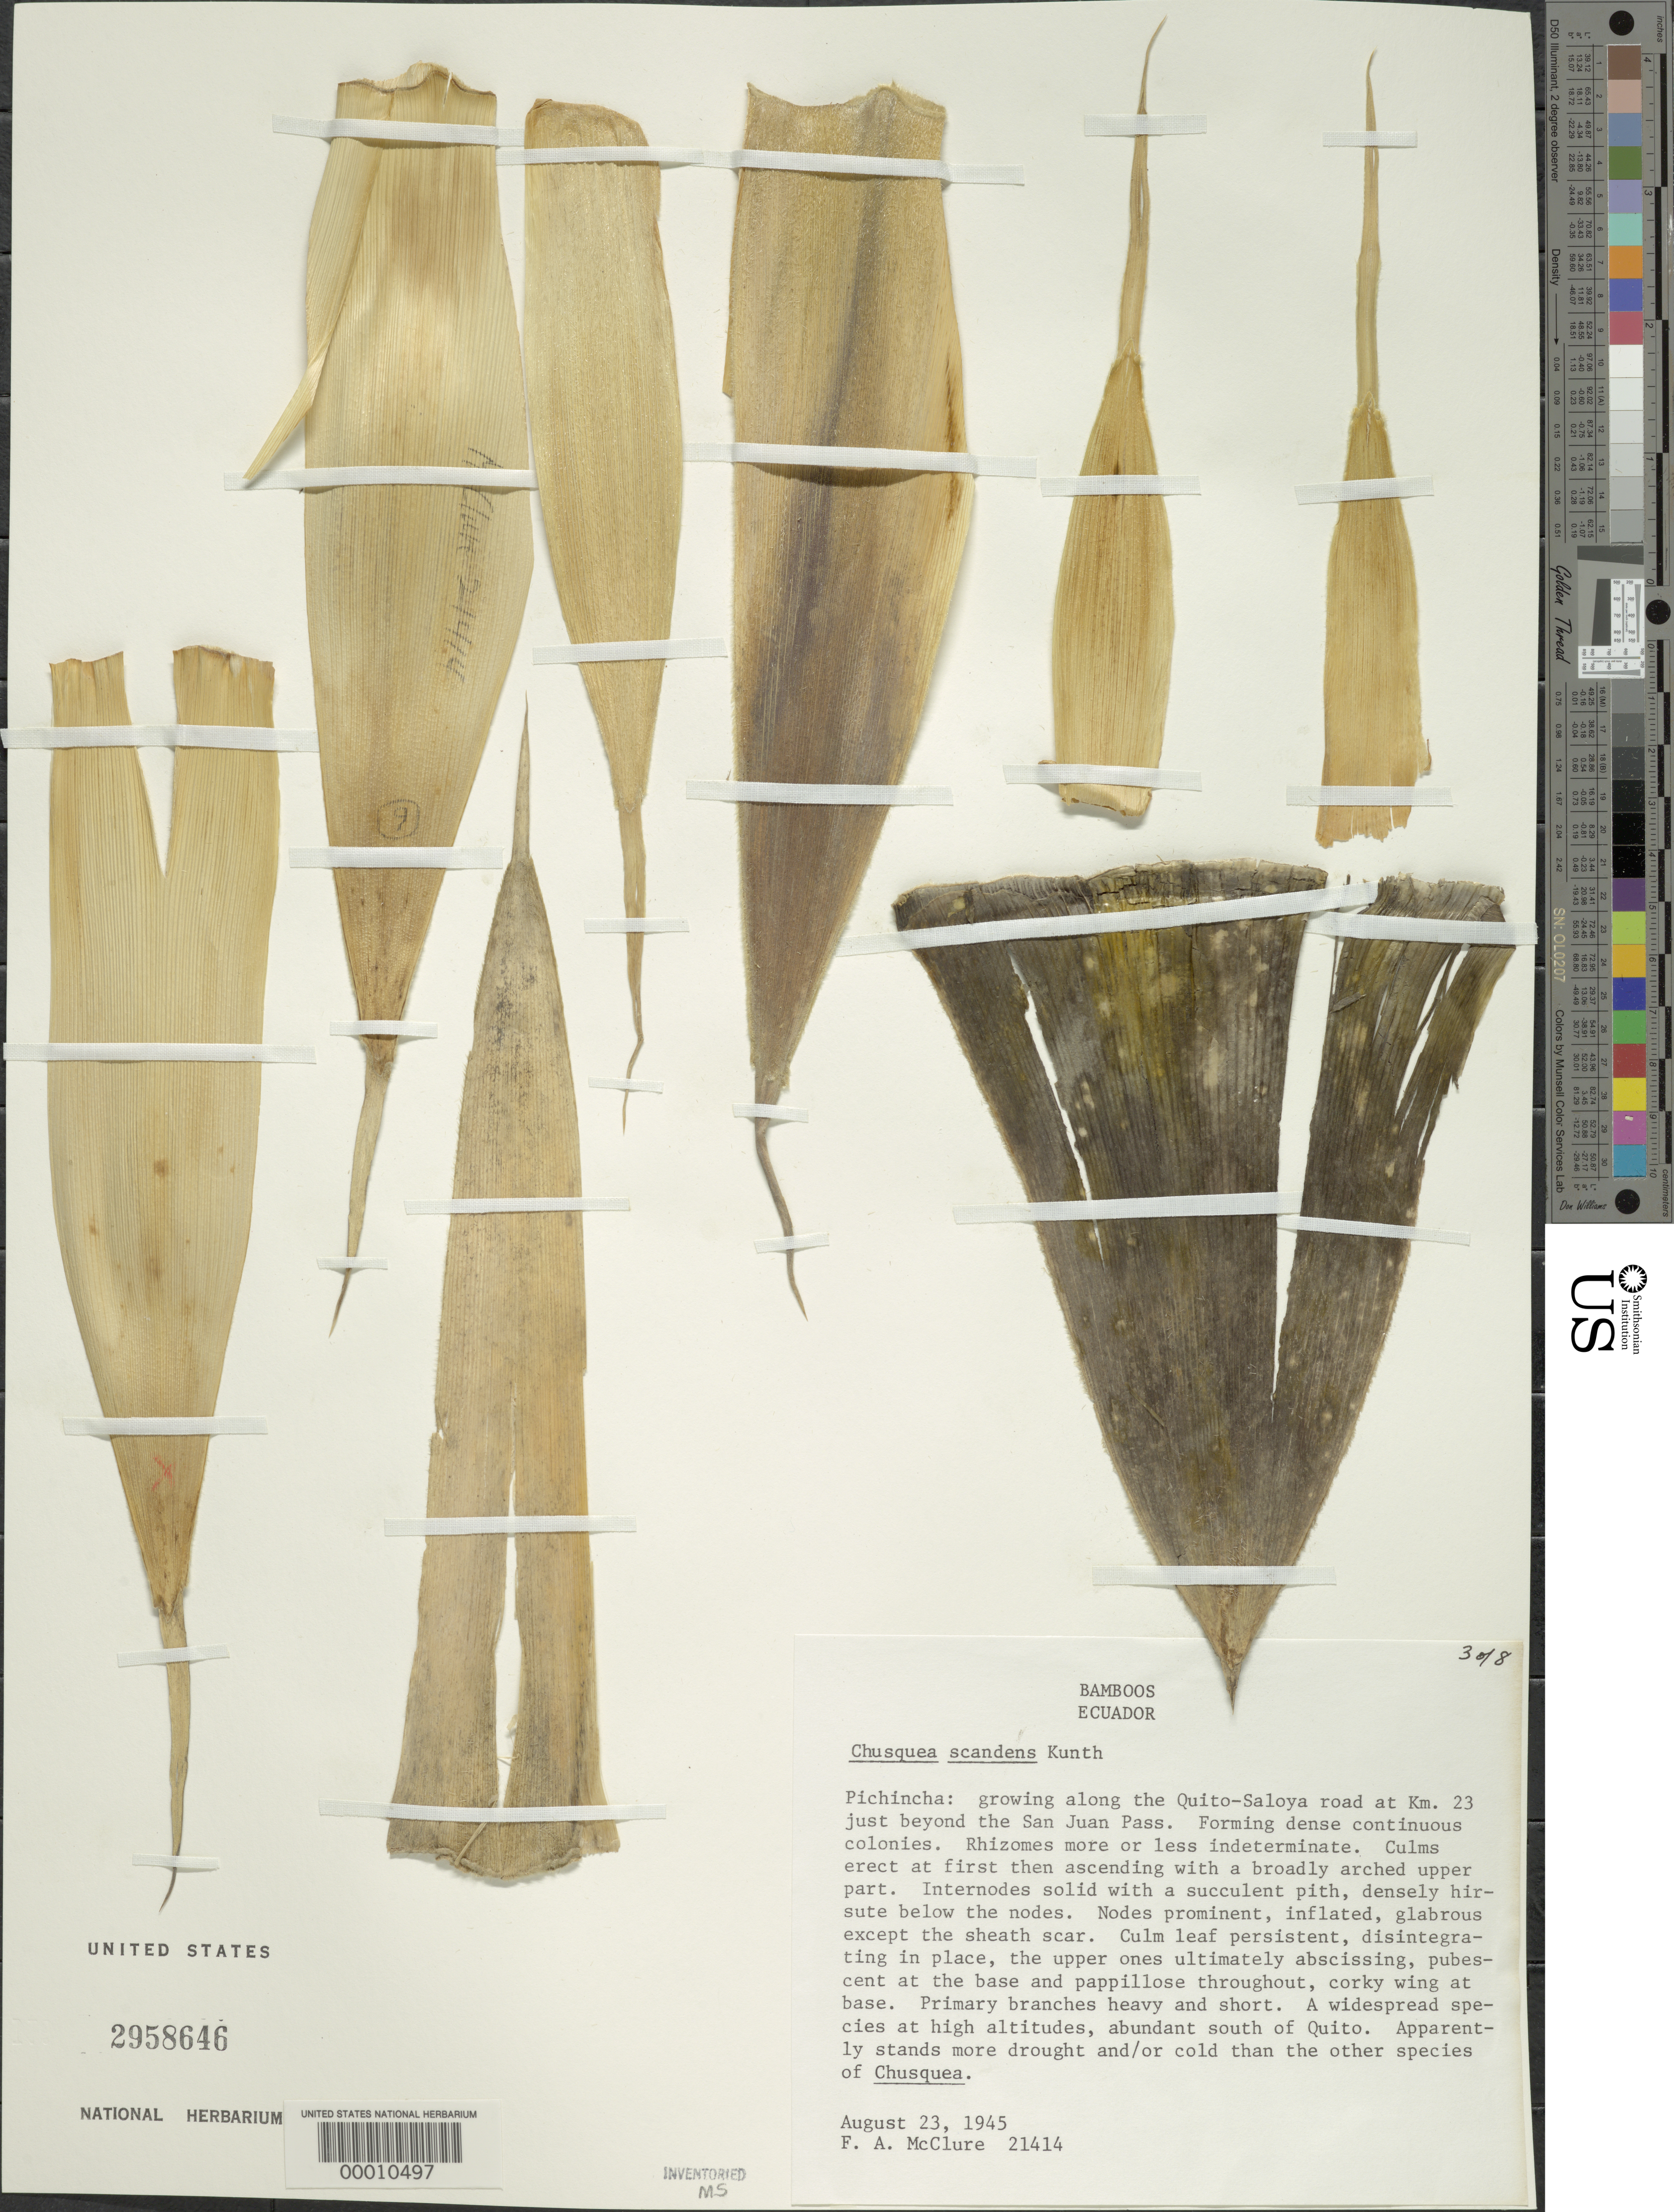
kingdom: Plantae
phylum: Tracheophyta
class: Liliopsida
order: Poales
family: Poaceae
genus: Chusquea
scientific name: Chusquea scandens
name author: Kunth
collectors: F. A. McClure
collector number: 21414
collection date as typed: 23 Aug 1945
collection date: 1945-08-23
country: Ecuador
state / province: Pichincha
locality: Quito, saloya, San Juan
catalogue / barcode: US 2958646